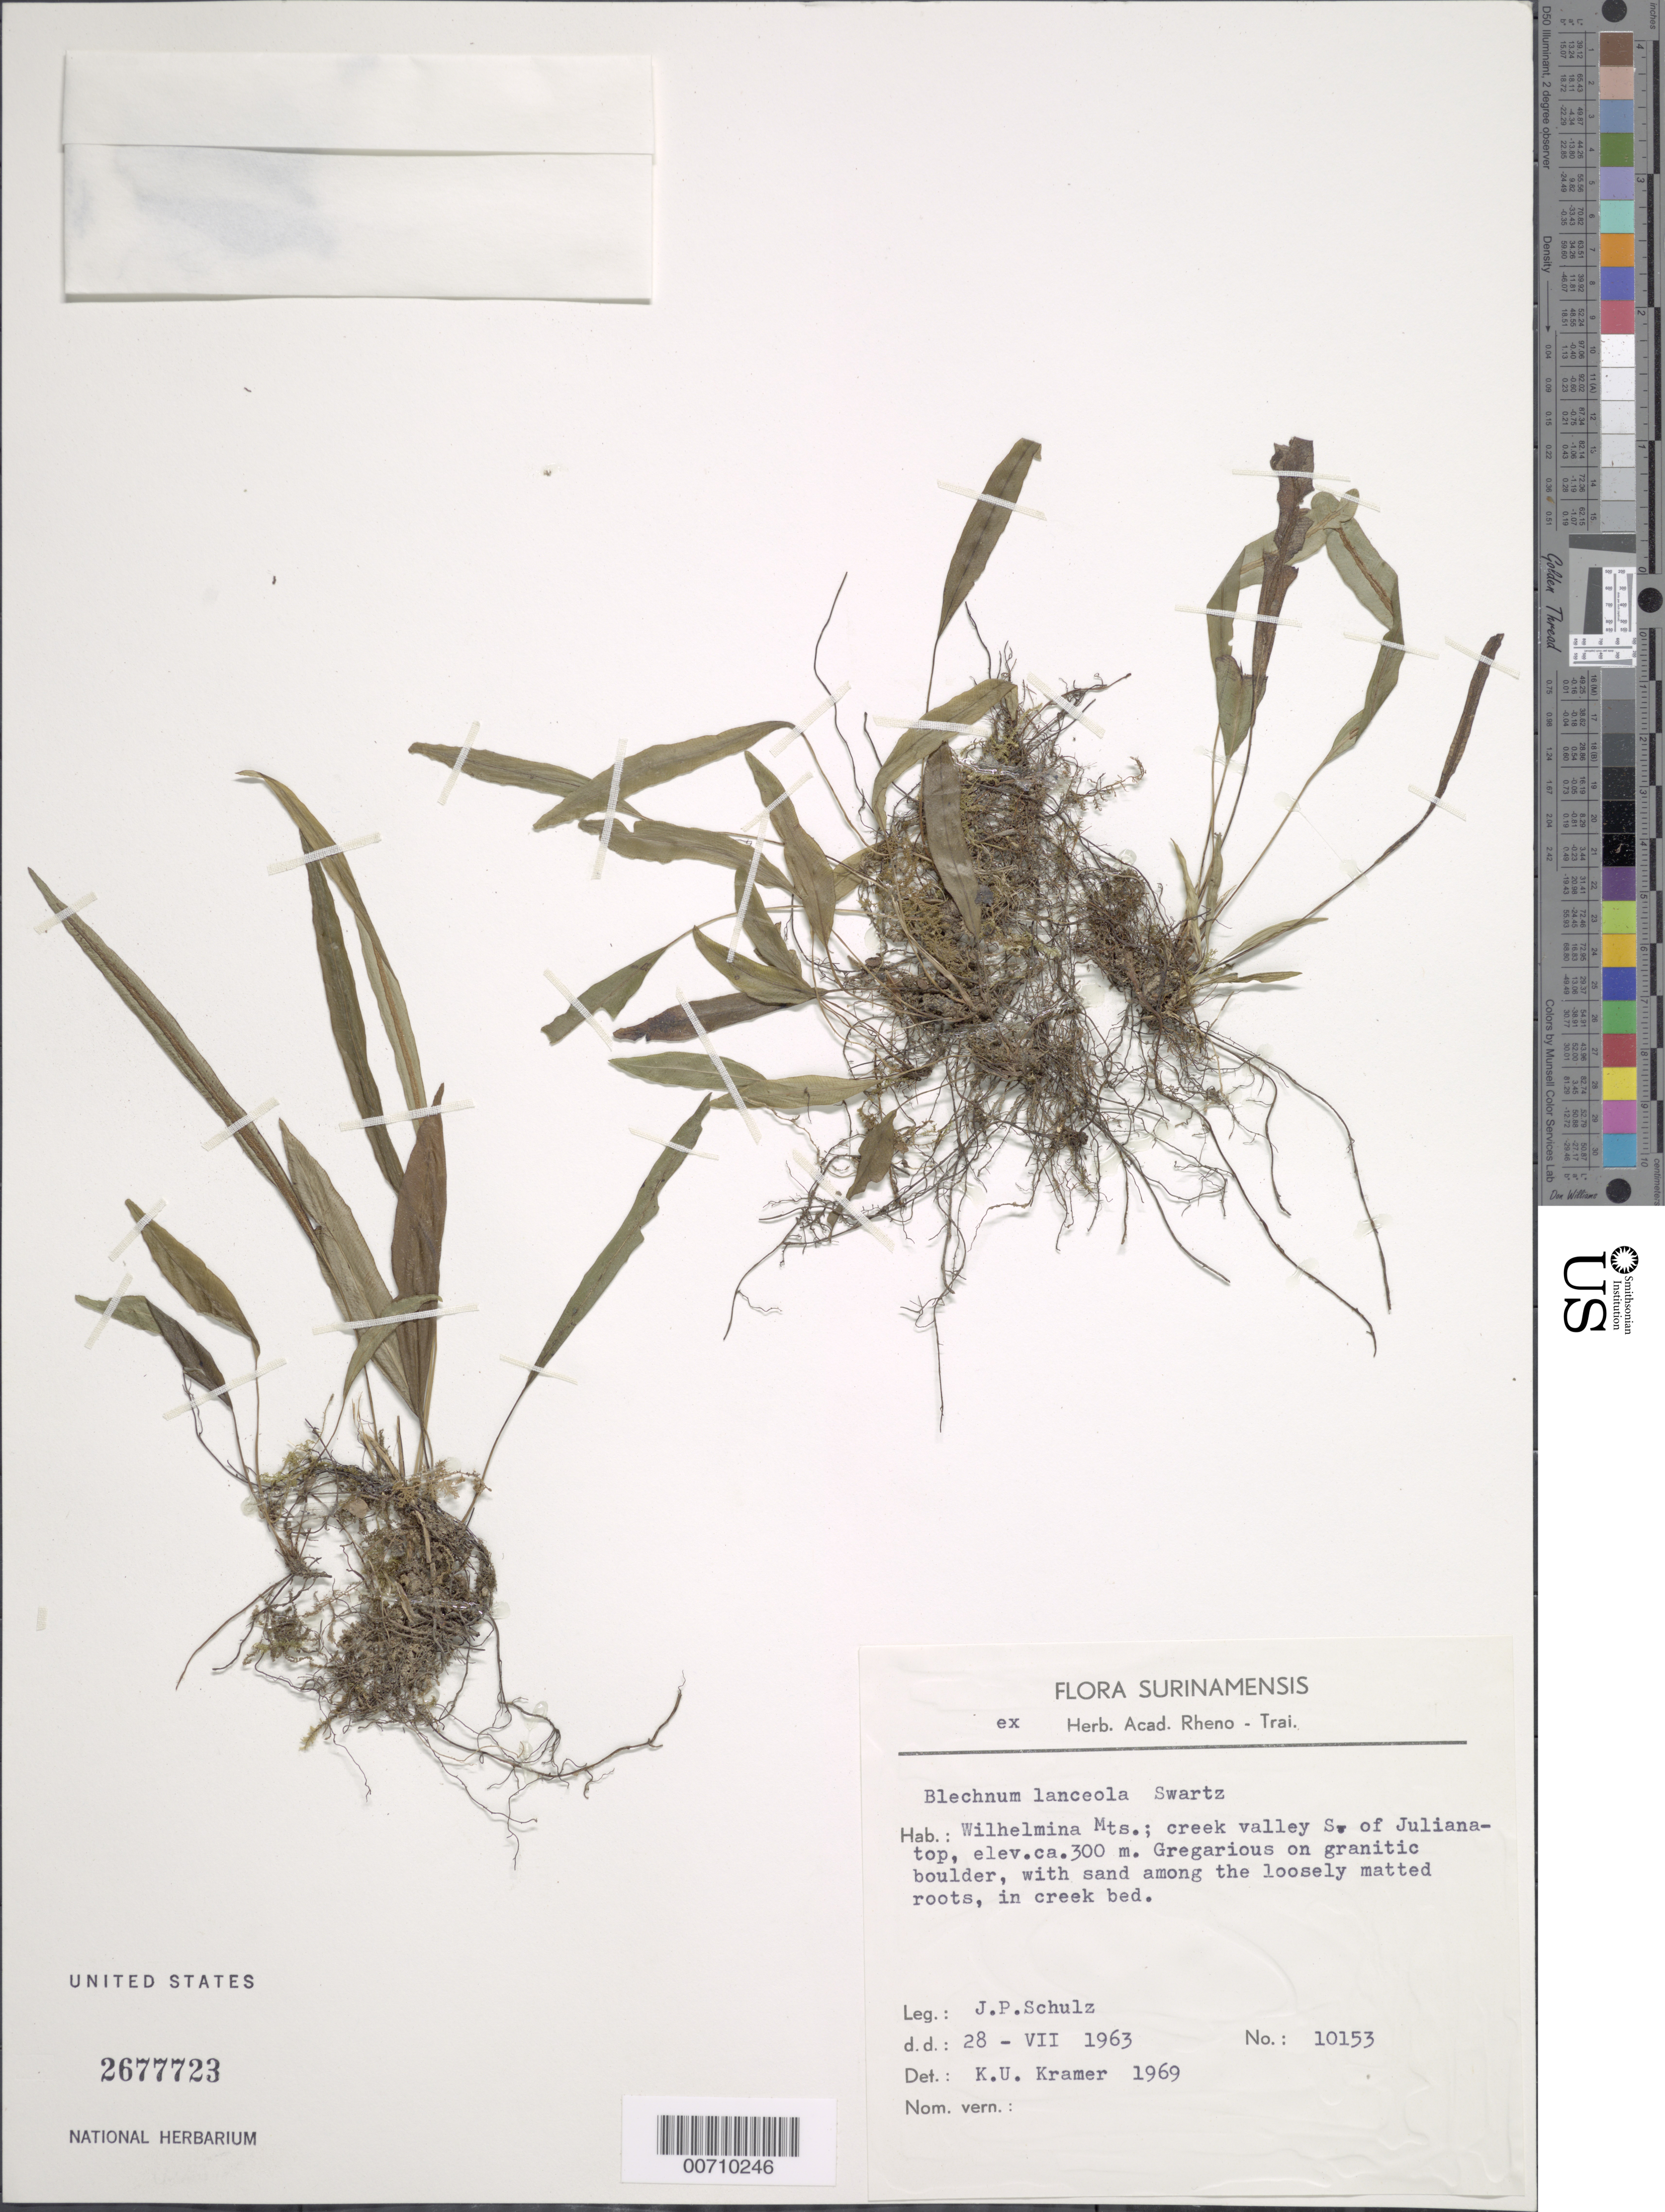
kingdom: Plantae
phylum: Tracheophyta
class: Polypodiopsida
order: Polypodiales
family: Blechnaceae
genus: Blechnum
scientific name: Blechnum lanceola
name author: Sw.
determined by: Kramer, K. U.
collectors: J. P. Schulz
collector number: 10153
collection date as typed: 28-Jul-63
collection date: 1963-07-28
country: Suriname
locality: Wilhelminagebergte (Wilhelmina Mts.), creek valley S of Juliana Top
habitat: Granitic boulder, with sand among the roots, in creek bed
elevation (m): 300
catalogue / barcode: US 2677723